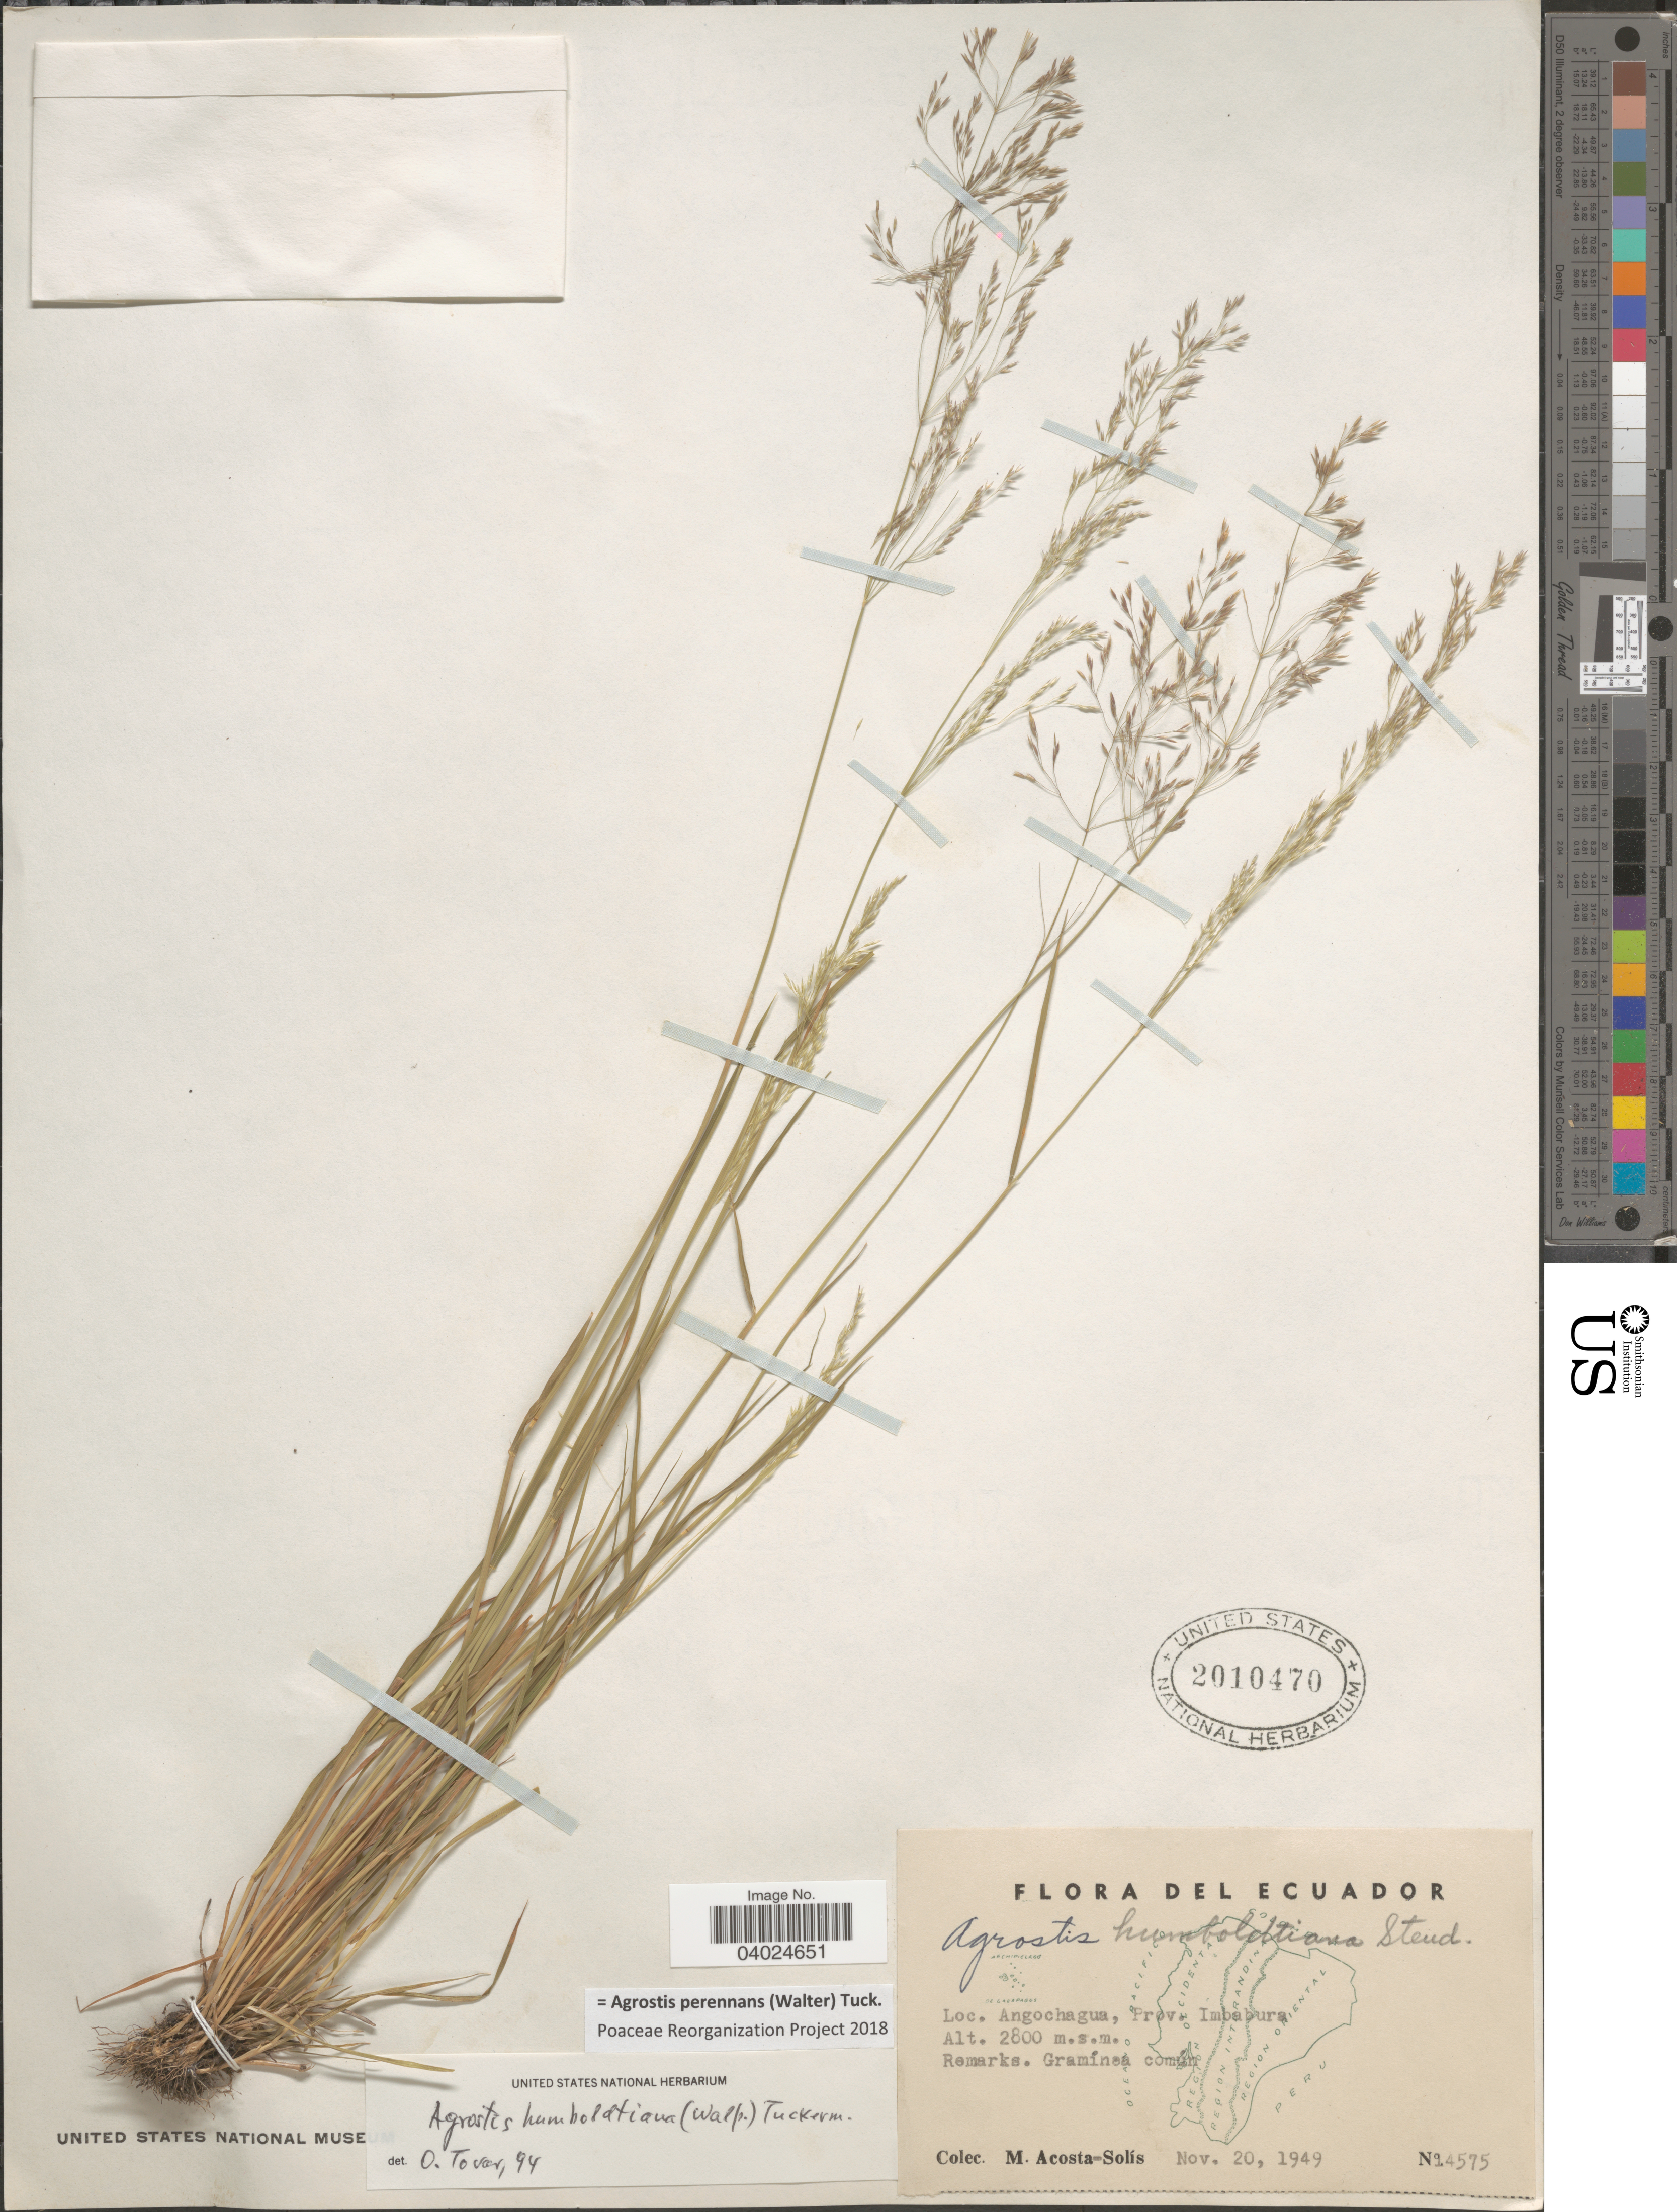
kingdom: Plantae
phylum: Tracheophyta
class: Liliopsida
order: Poales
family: Poaceae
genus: Agrostis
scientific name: Agrostis perennans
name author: (Walter) Tuck.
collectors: M. Acosta Solis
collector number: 14575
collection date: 1949-11-20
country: Ecuador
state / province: Imbabura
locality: Angochagua.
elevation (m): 2800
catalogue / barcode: US 2010470